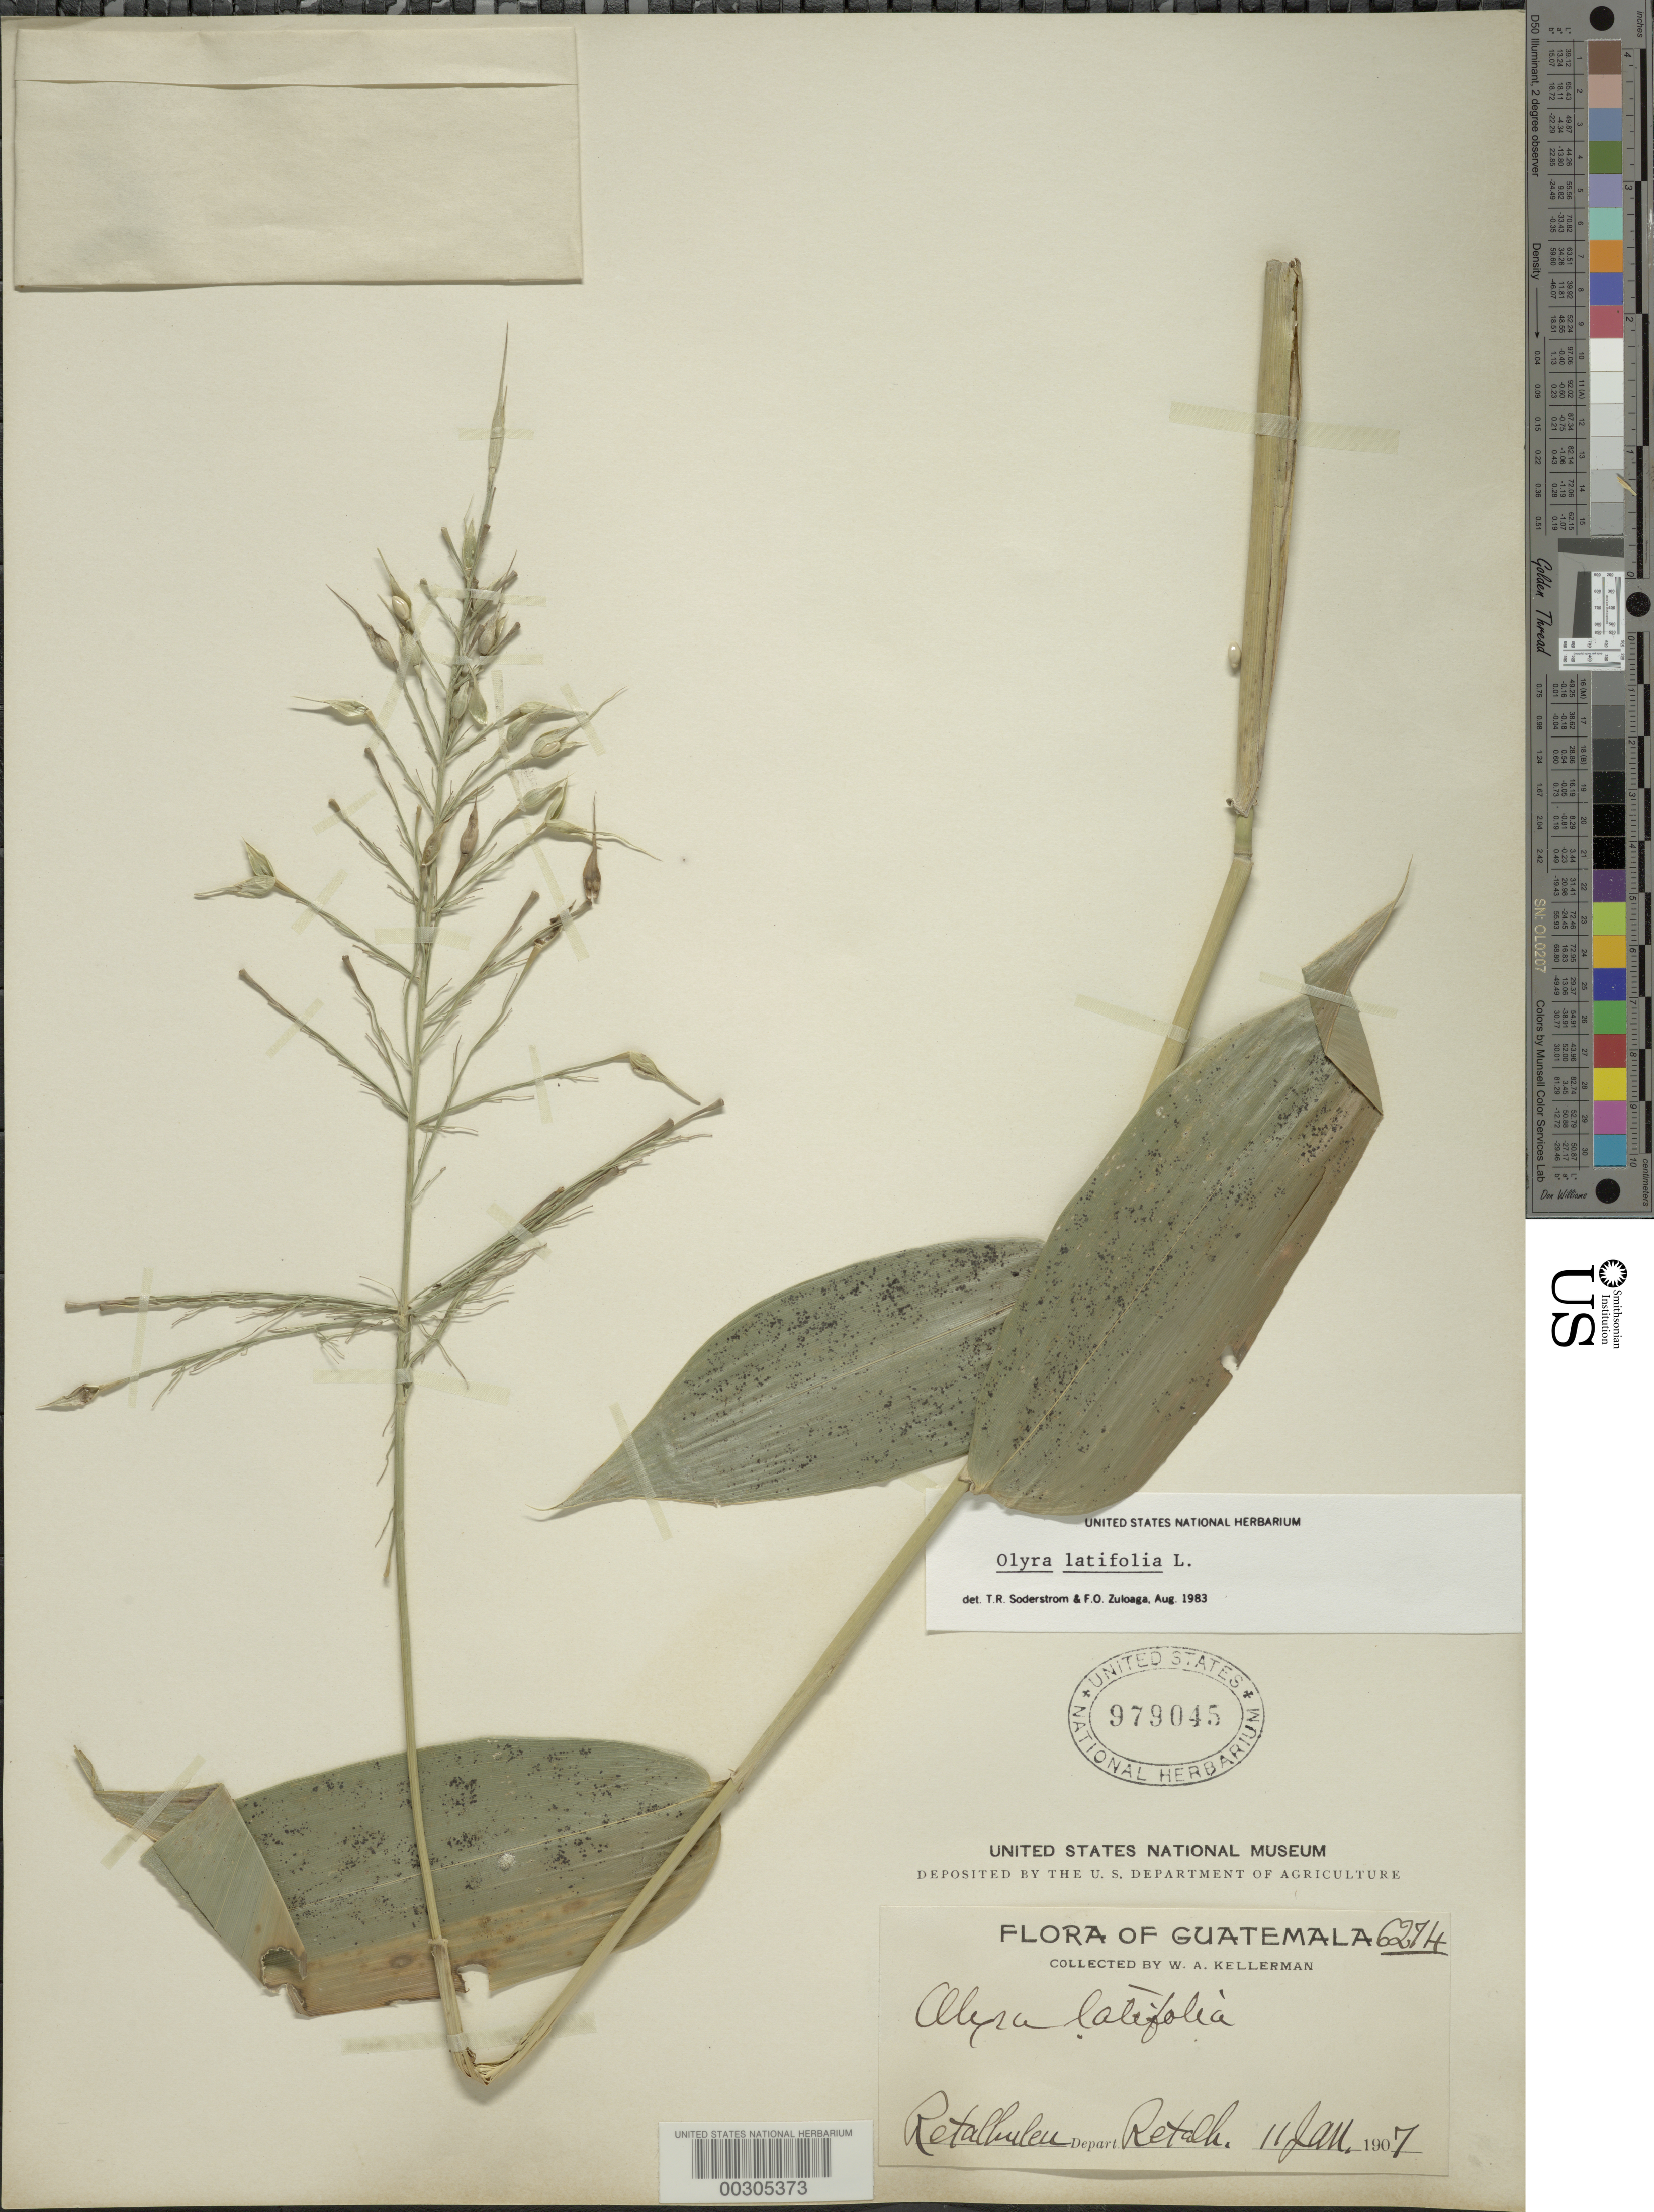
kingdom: Plantae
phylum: Tracheophyta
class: Liliopsida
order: Poales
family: Poaceae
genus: Olyra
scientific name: Olyra latifolia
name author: L.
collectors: W. A. Kellerman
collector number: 6274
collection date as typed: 11 Jan 1907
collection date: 1907-01-11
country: Guatemala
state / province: Retalhuleu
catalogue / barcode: US 979045